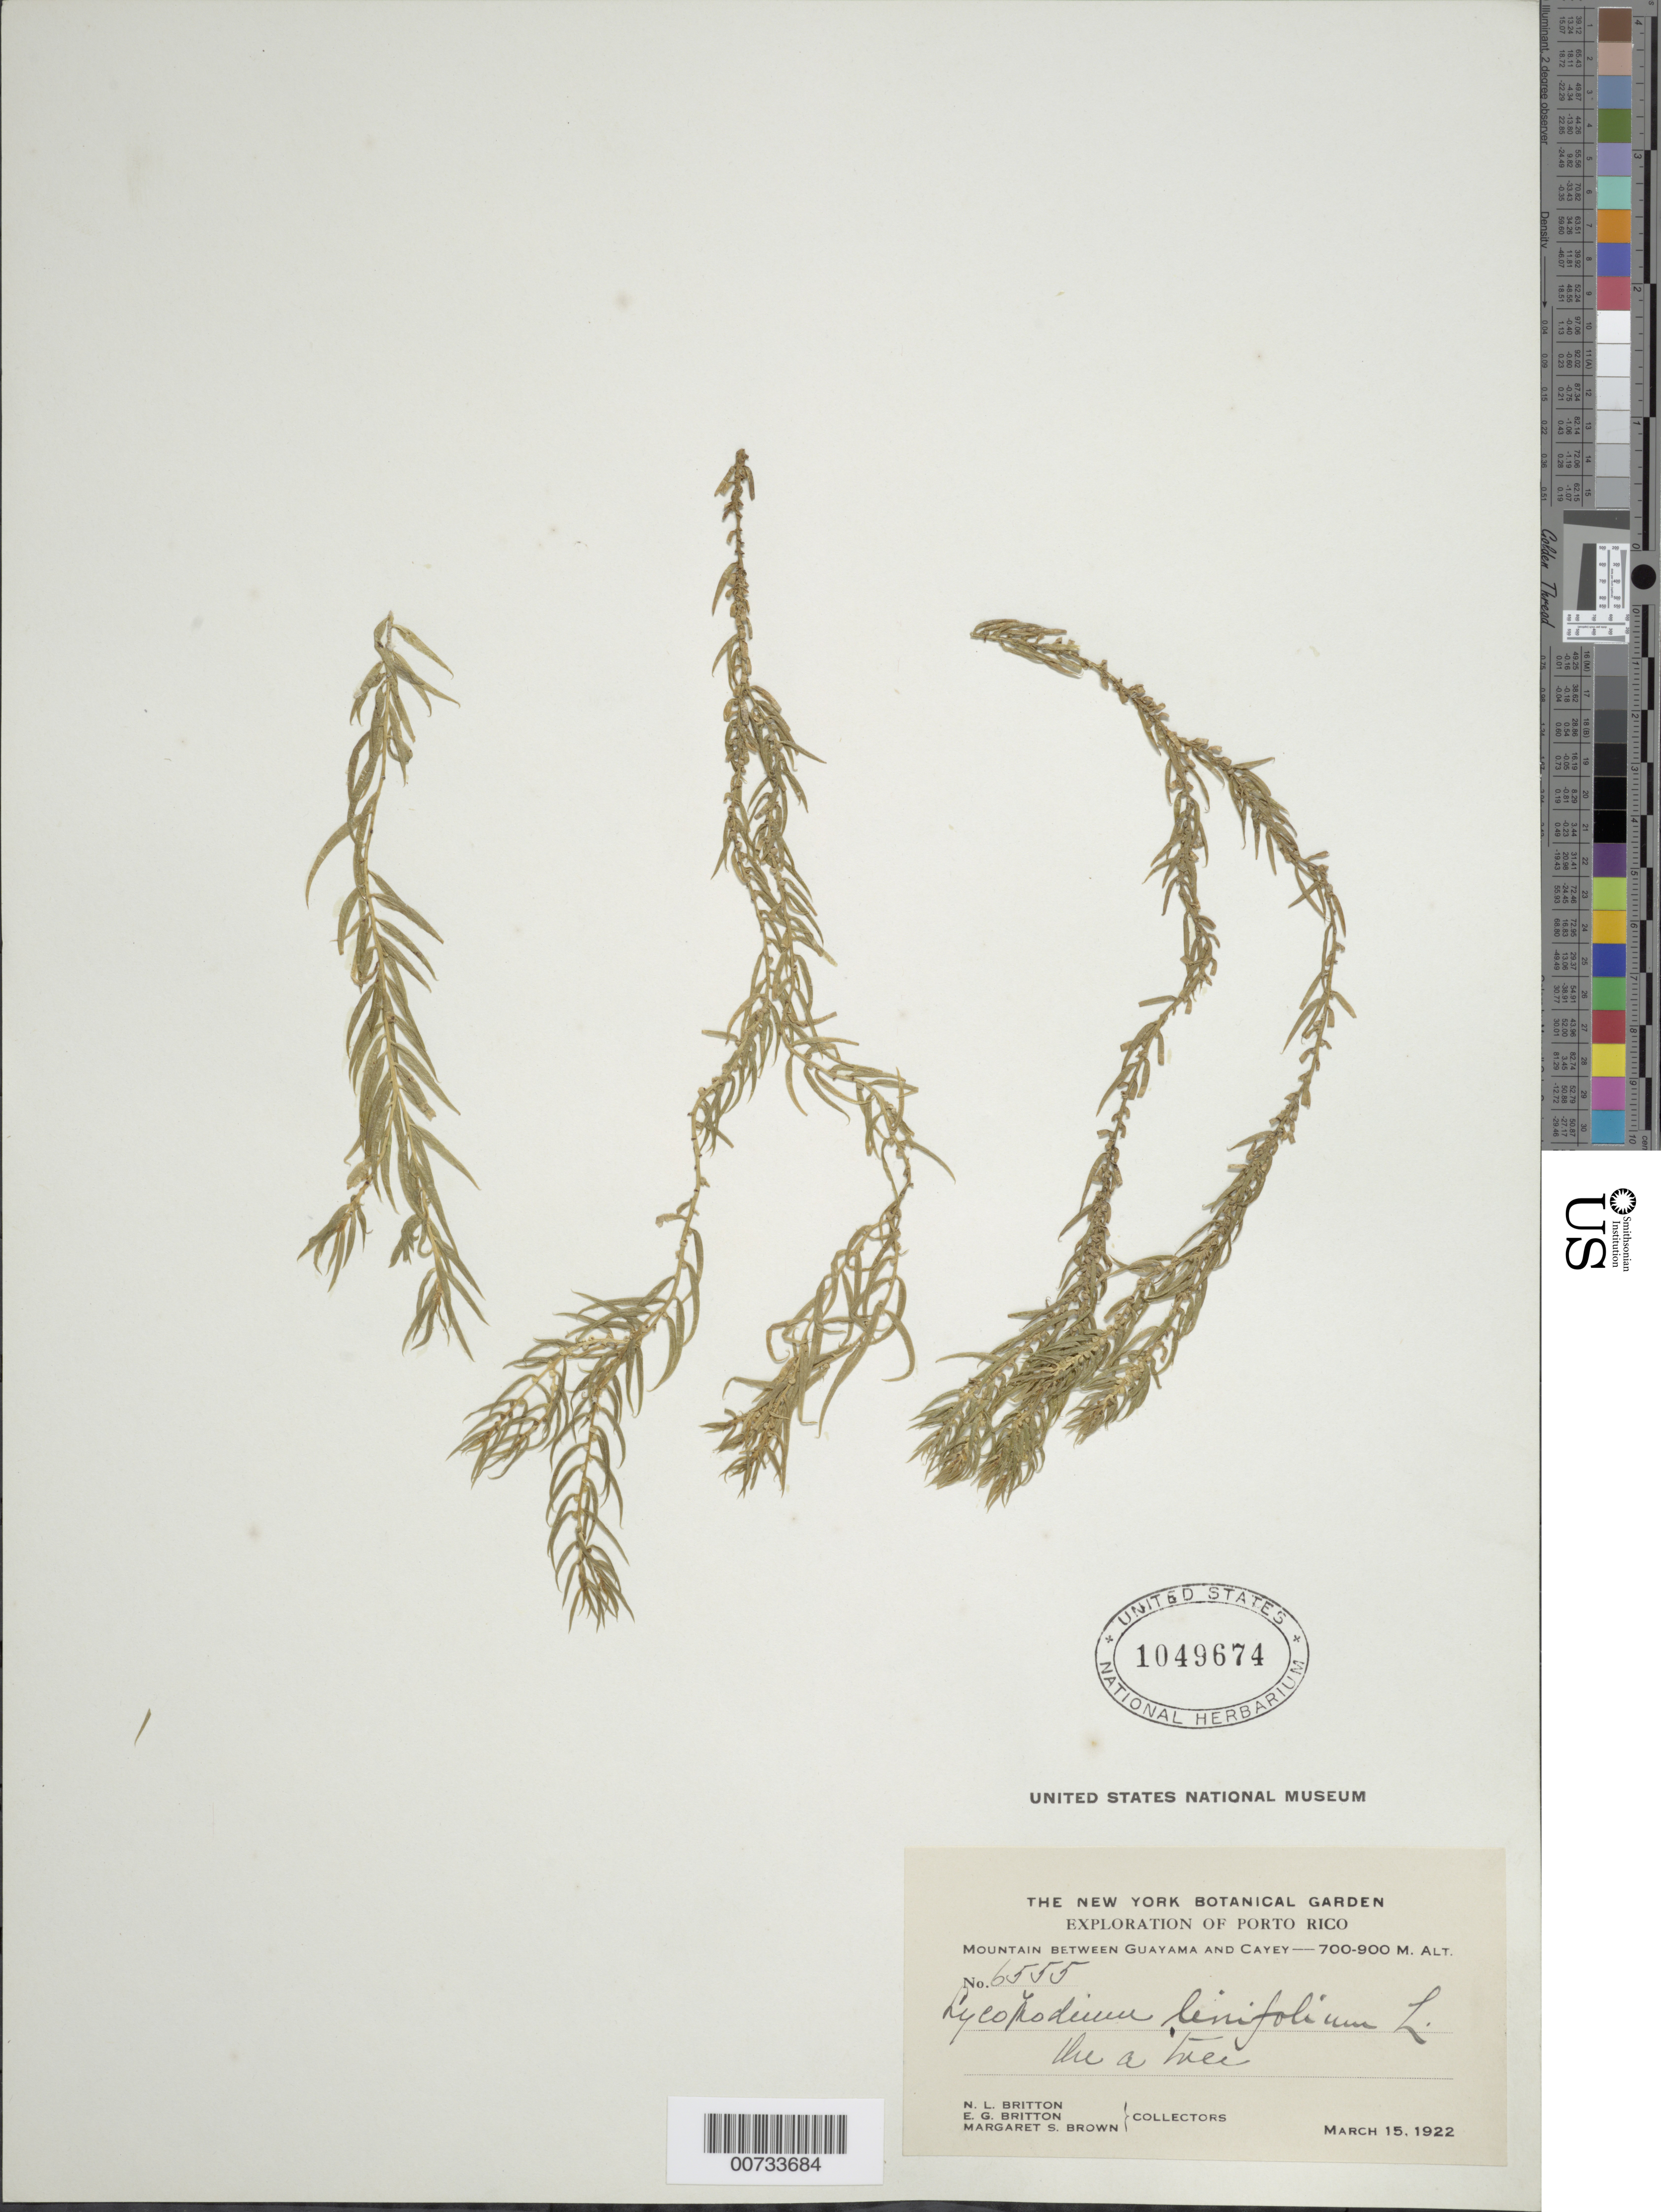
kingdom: Plantae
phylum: Tracheophyta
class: Lycopodiopsida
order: Lycopodiales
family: Lycopodiaceae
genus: Phlegmariurus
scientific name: Phlegmariurus linifolius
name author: (L.) B. Øllg.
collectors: N. Britton, E. G. Britton & M. S. Brown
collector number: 6555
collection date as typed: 15 Mar 1922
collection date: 1922-03-15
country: Puerto Rico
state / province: Guayama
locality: Guayama and Cayey, Mt. Btw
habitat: On a tree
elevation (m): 700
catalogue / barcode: US 1049674